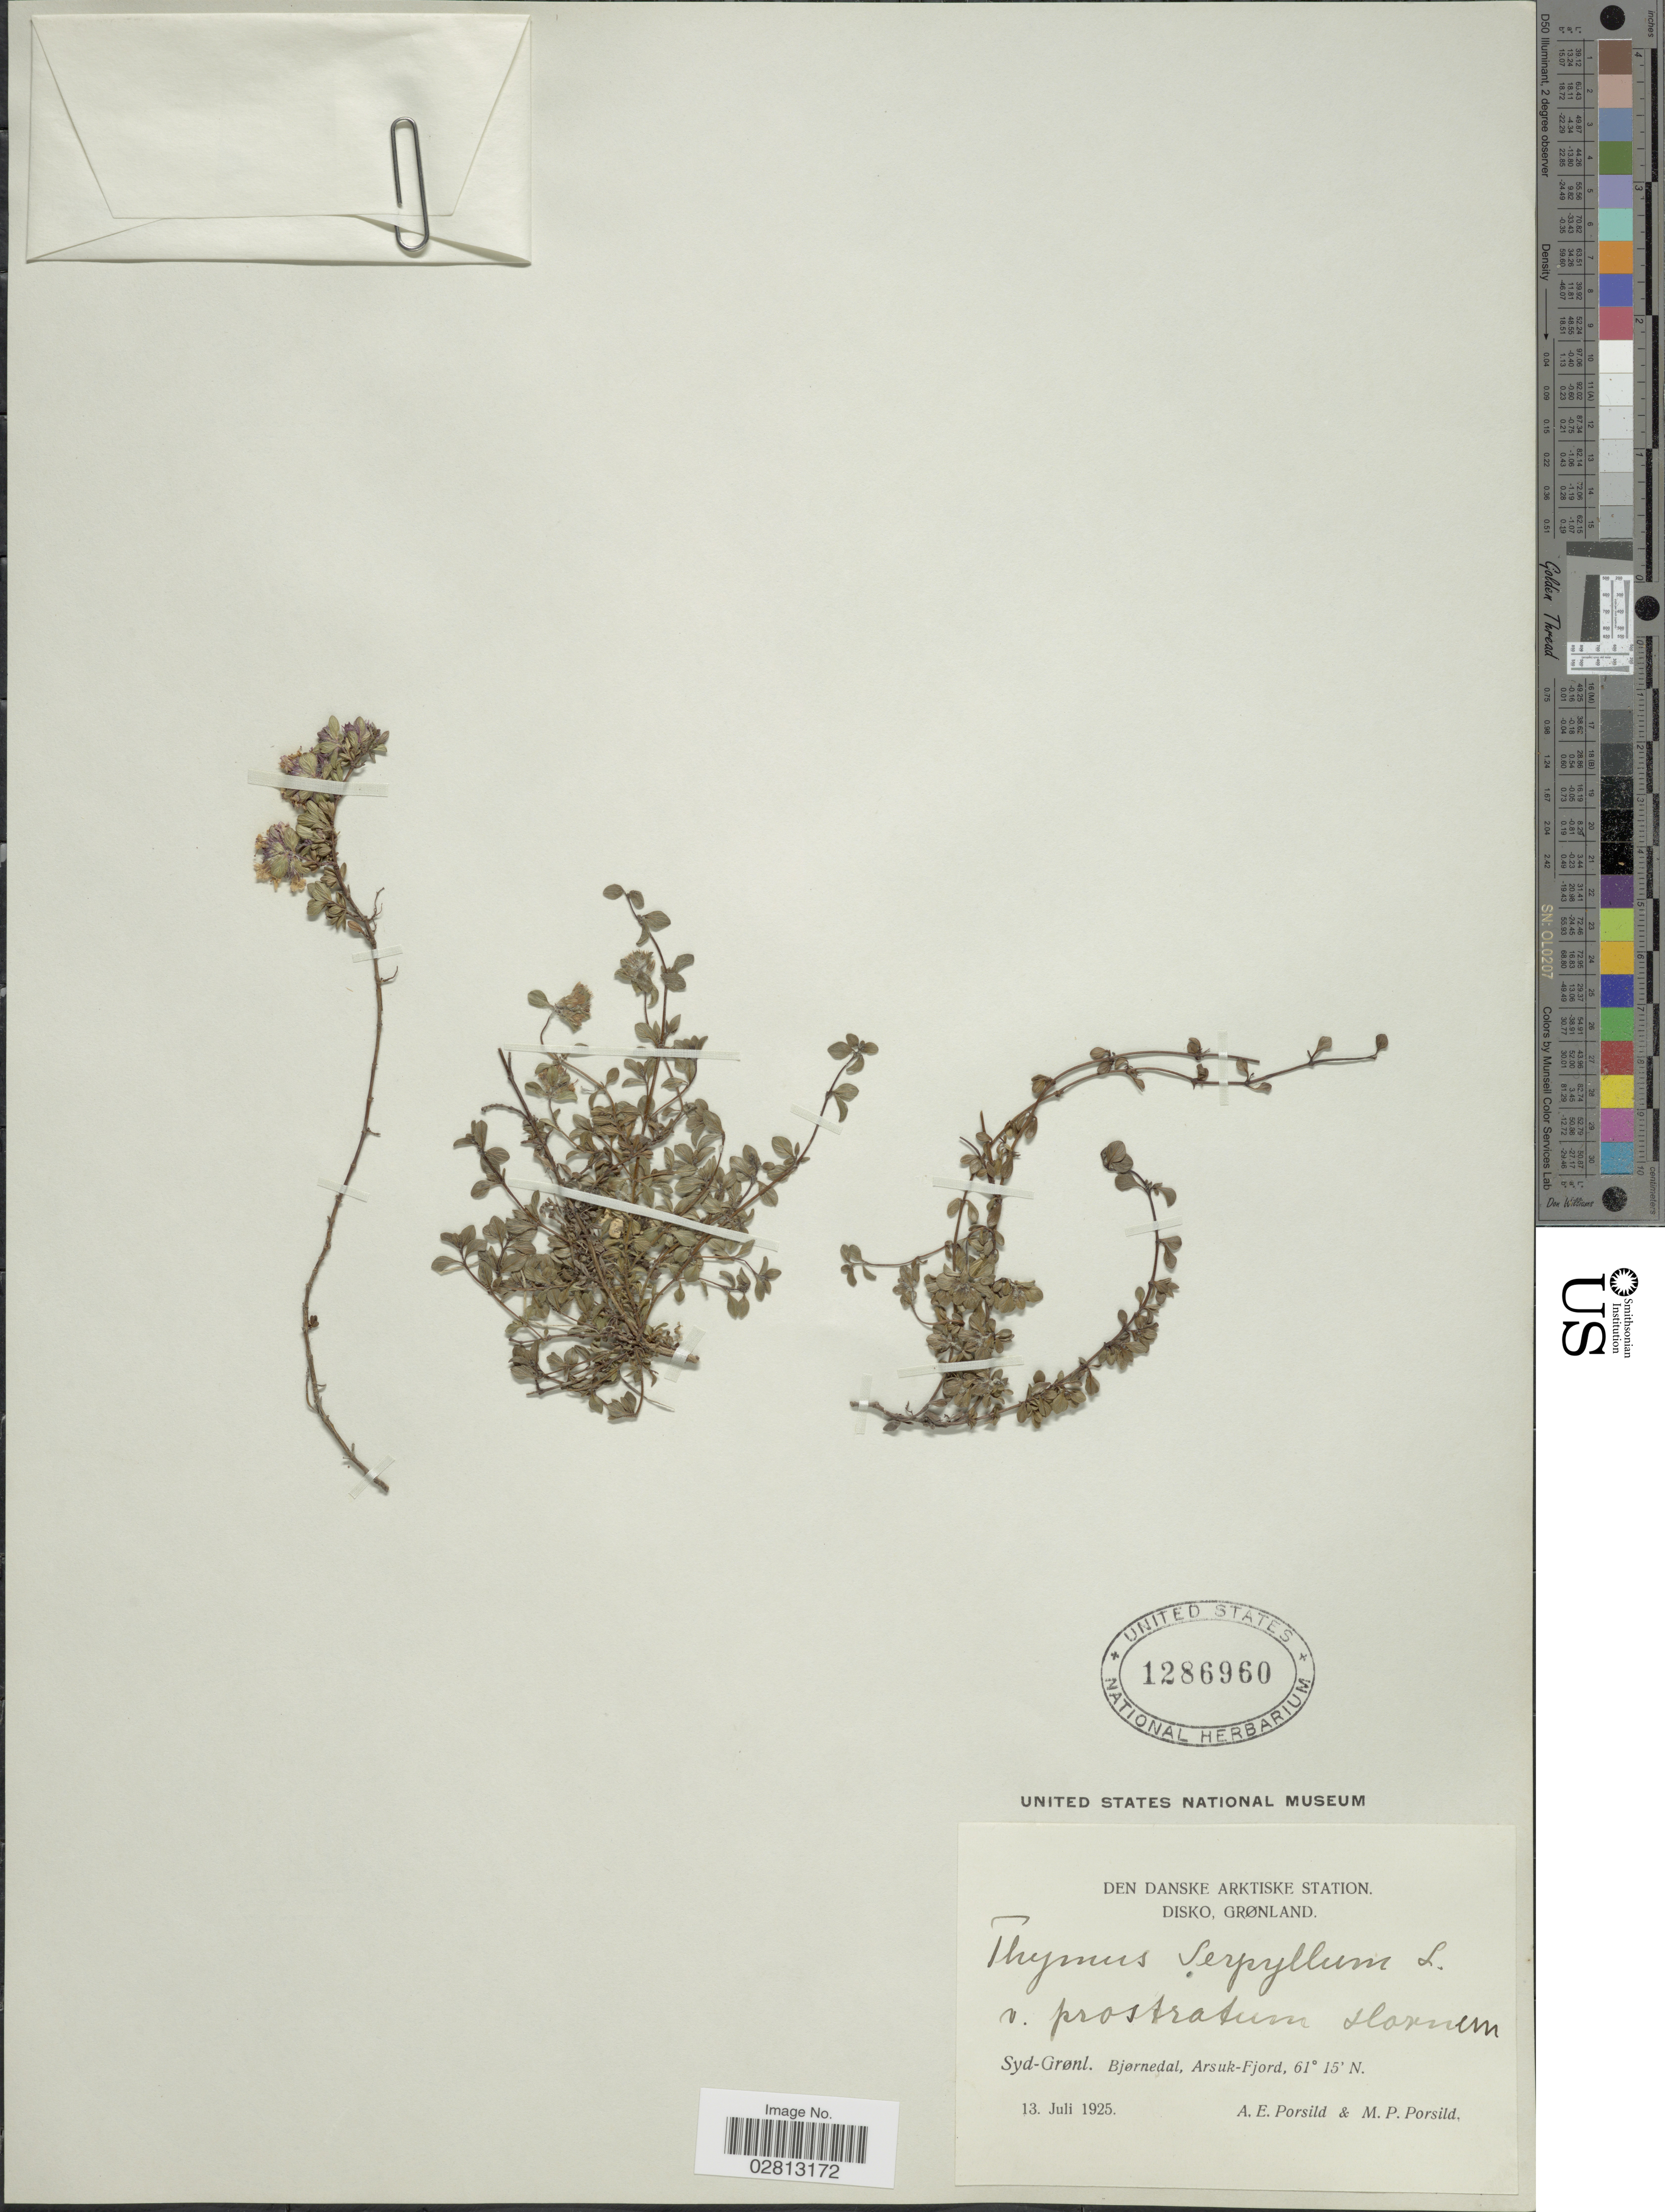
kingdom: Plantae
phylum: Tracheophyta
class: Magnoliopsida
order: Lamiales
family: Lamiaceae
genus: Thymus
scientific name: Thymus serpyllum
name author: L.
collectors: A. E. Porsild & M. P. Porsild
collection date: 1925-07-13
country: Greenland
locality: Den Danske Arktiske Station, Disko, Syd-Gronl. Bjornedal, Arsuk-Fjord.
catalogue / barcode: US 1286960